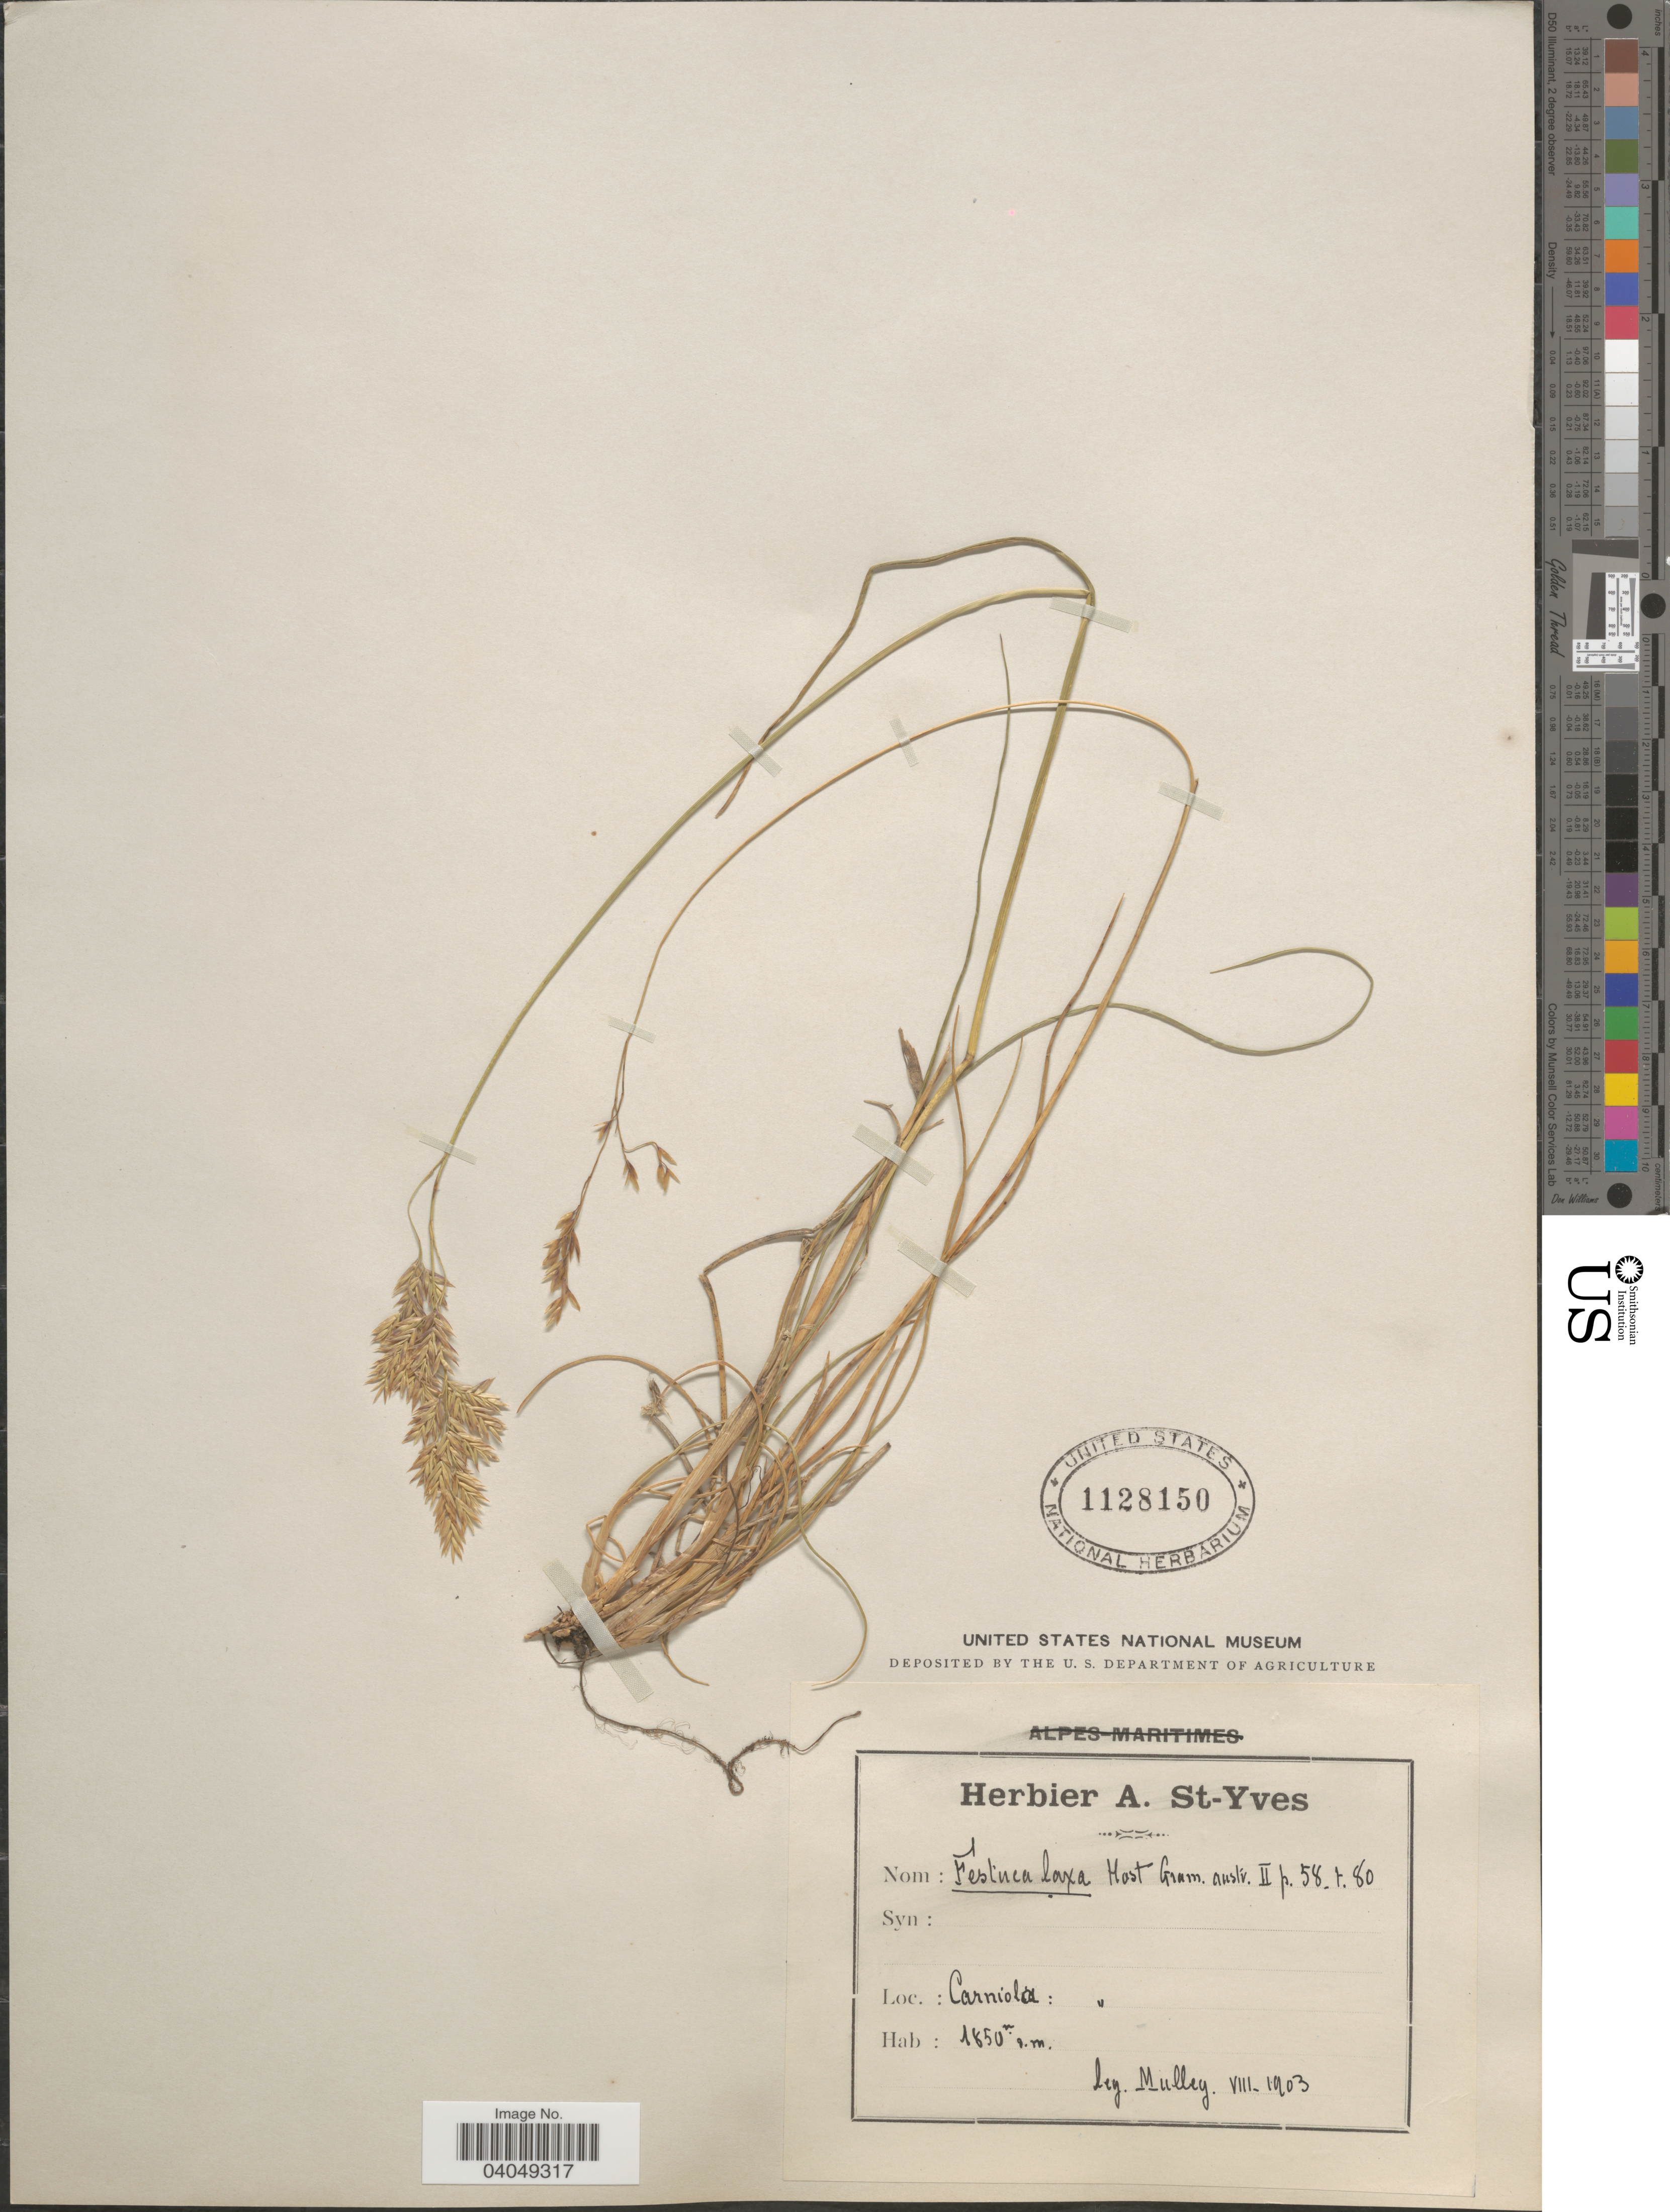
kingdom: Plantae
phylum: Tracheophyta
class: Liliopsida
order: Poales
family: Poaceae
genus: Festuca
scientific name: Festuca laxa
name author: Host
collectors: Mulley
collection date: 1903-08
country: Slovenia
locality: Carniola.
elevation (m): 1850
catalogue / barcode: US 1128150